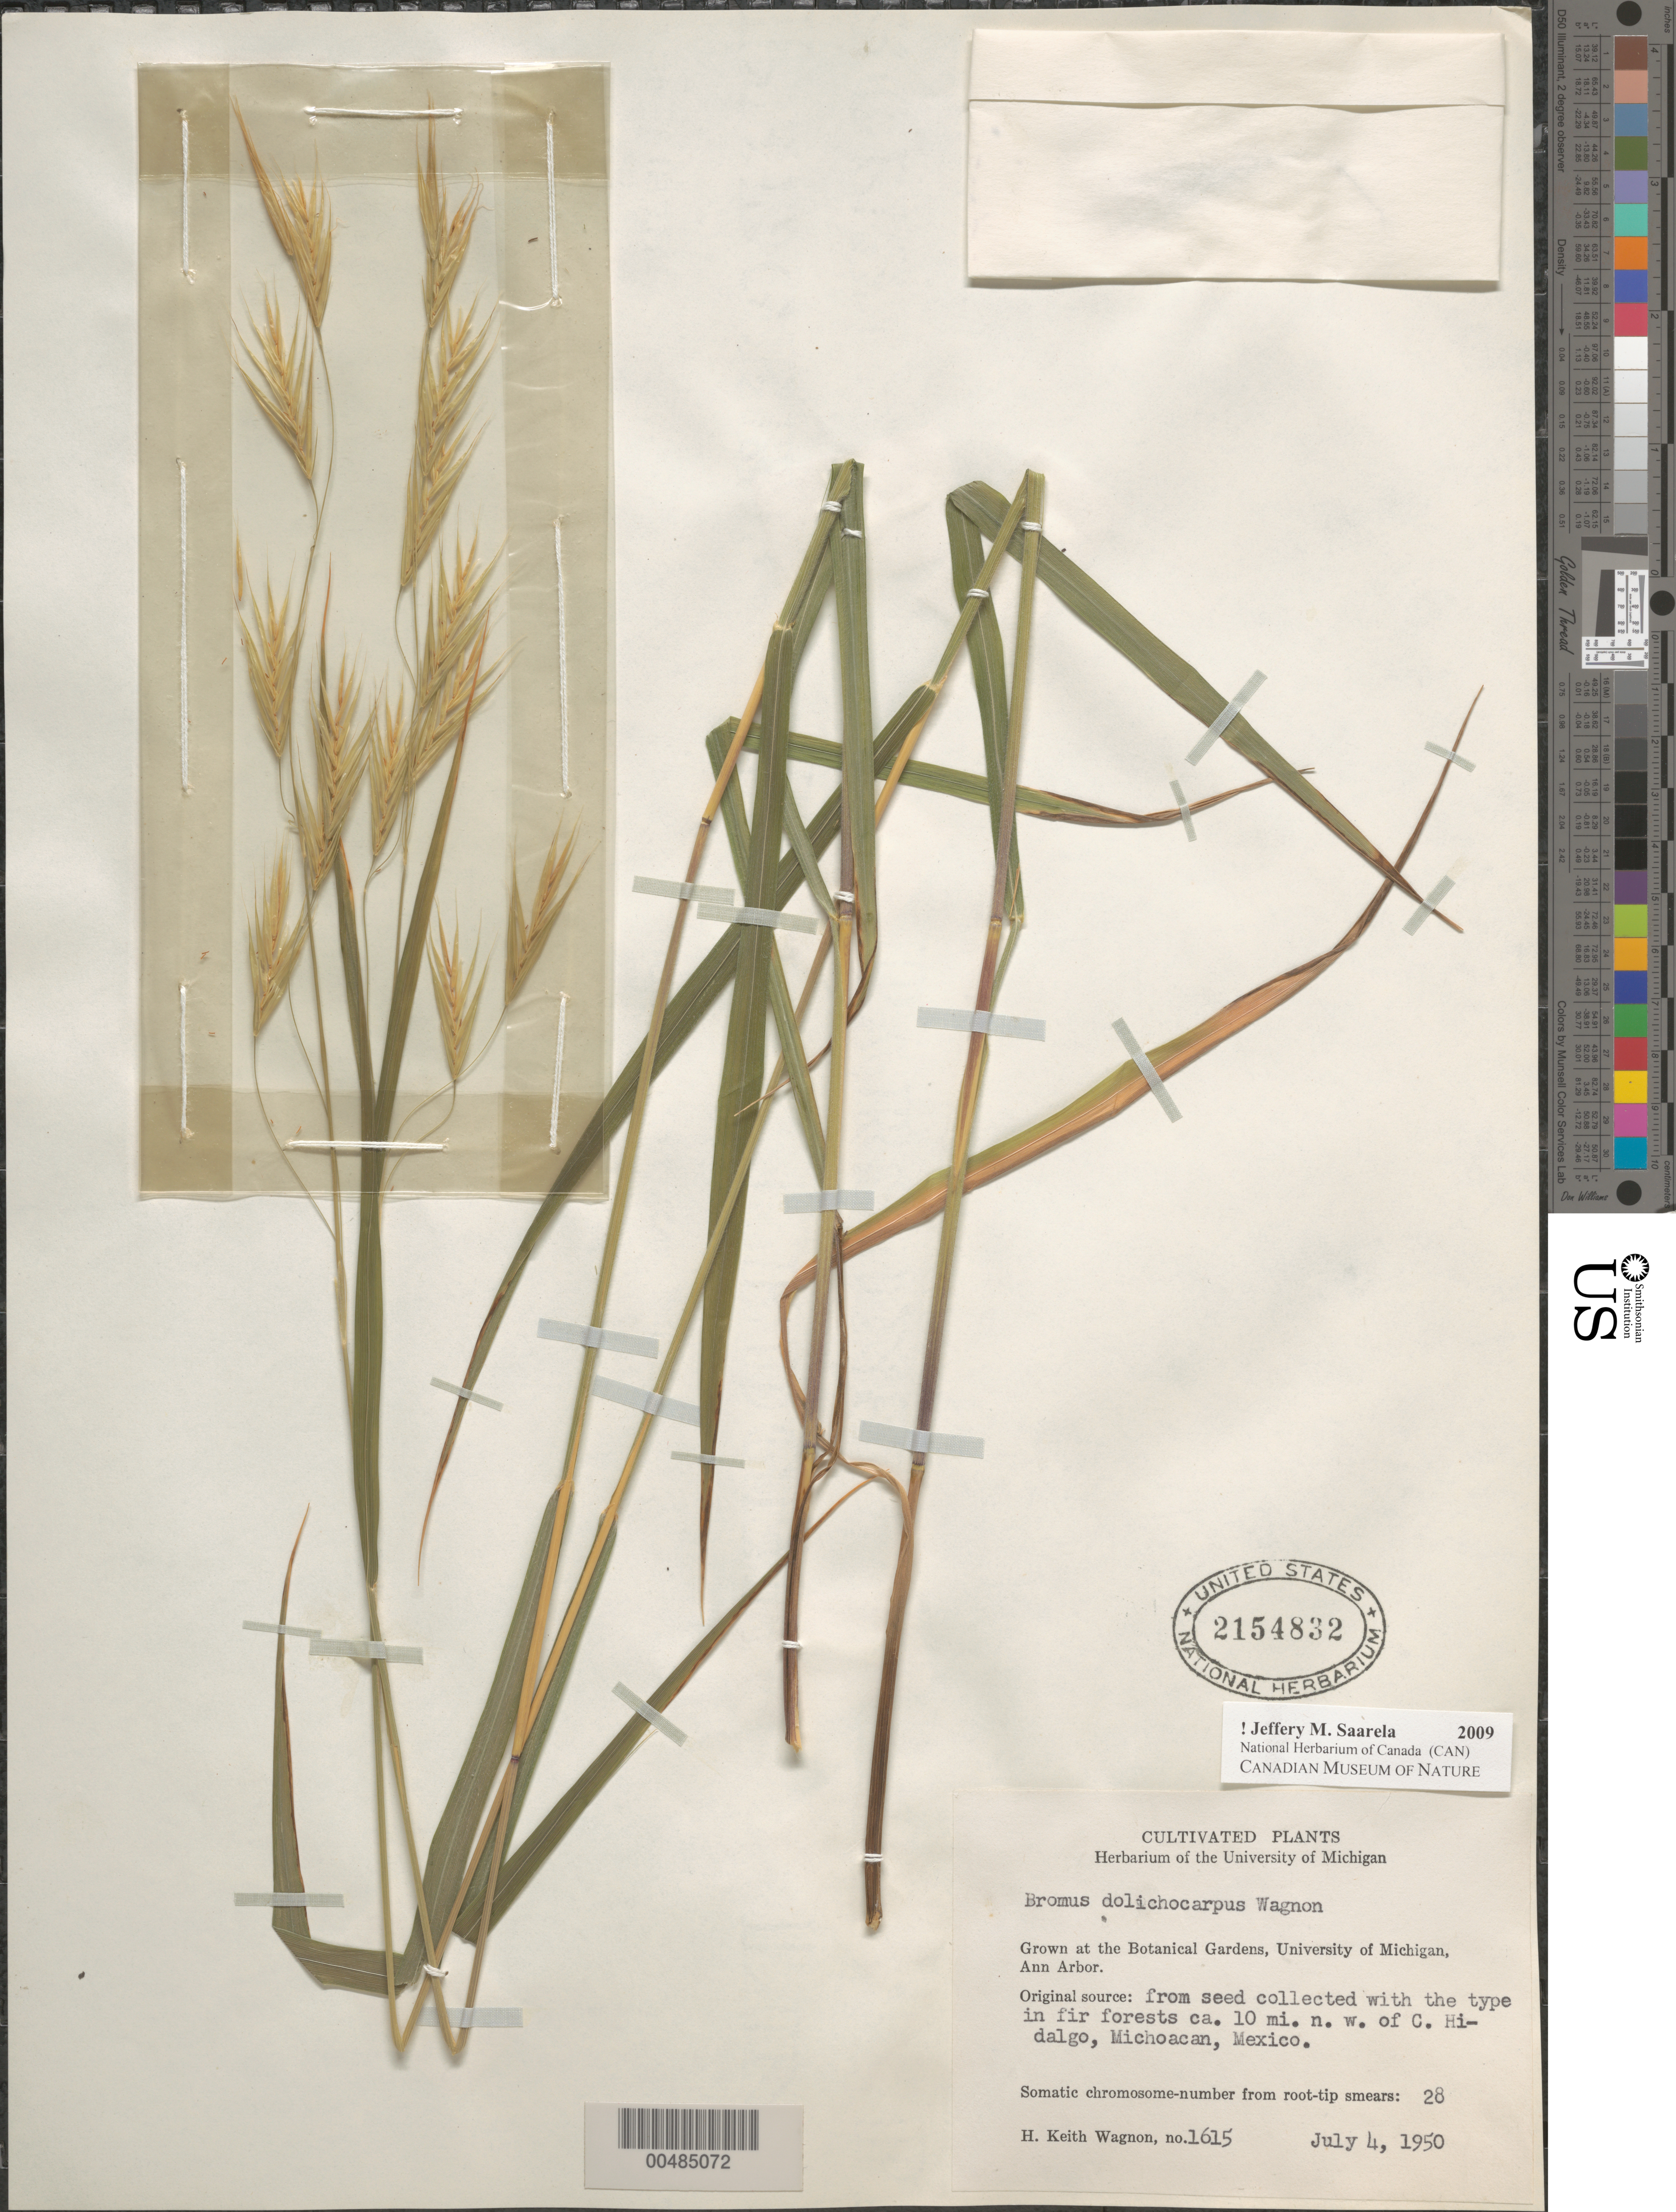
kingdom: Plantae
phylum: Tracheophyta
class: Liliopsida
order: Poales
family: Poaceae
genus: Bromus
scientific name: Bromus dolichocarpus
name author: Wagnon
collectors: H. Wagnon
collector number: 1615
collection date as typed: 4 Jul 1950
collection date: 1950-07-04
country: Mexico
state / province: Michoacán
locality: About 10 mi NW of C. Hidalgo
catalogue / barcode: US 2154832